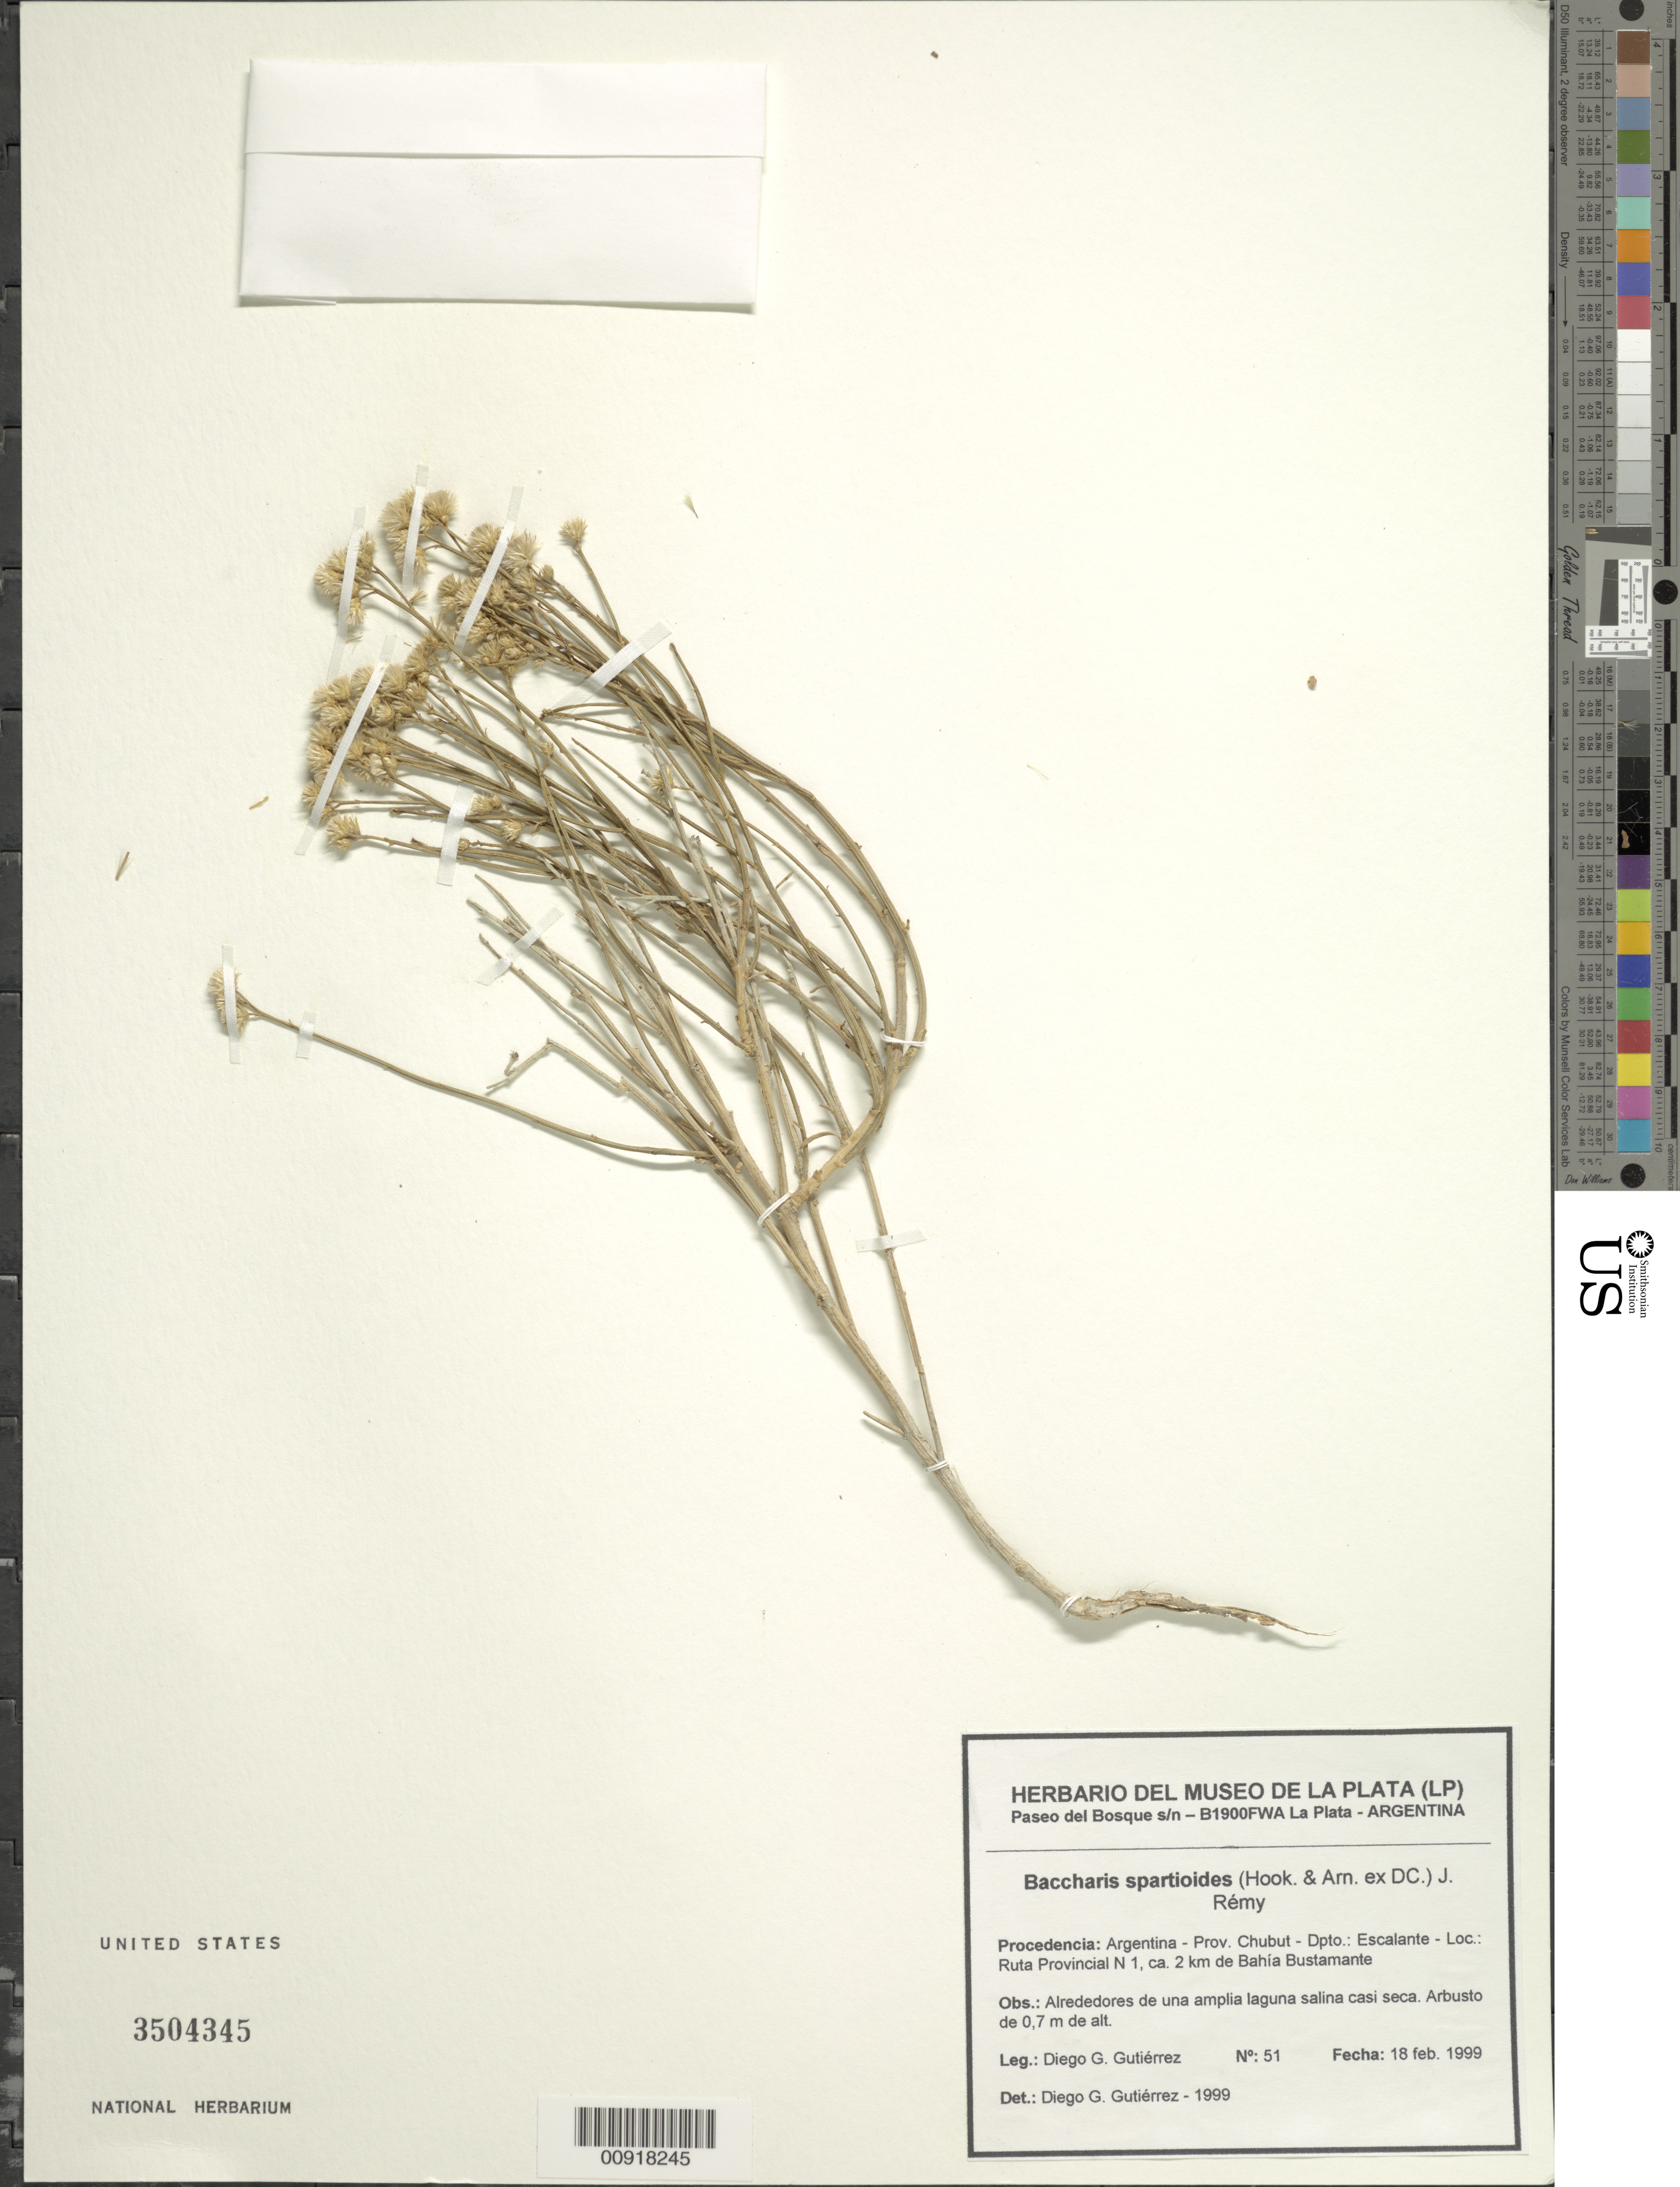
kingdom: Plantae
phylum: Tracheophyta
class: Magnoliopsida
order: Asterales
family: Asteraceae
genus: Baccharis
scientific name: Baccharis spartioides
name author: (Hook. & Arn. ex DC.) J. Rémy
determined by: Gutierrez, D. G.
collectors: D. G. Gutiérrez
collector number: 51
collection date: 1999-02-18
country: Argentina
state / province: Chubut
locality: Dpto. Escalante, Ruta Provincial No. 1, ca. 2 km de Bahía Bustamante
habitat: Alrededores de una amplia laguna salina casi seca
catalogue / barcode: US 3504345